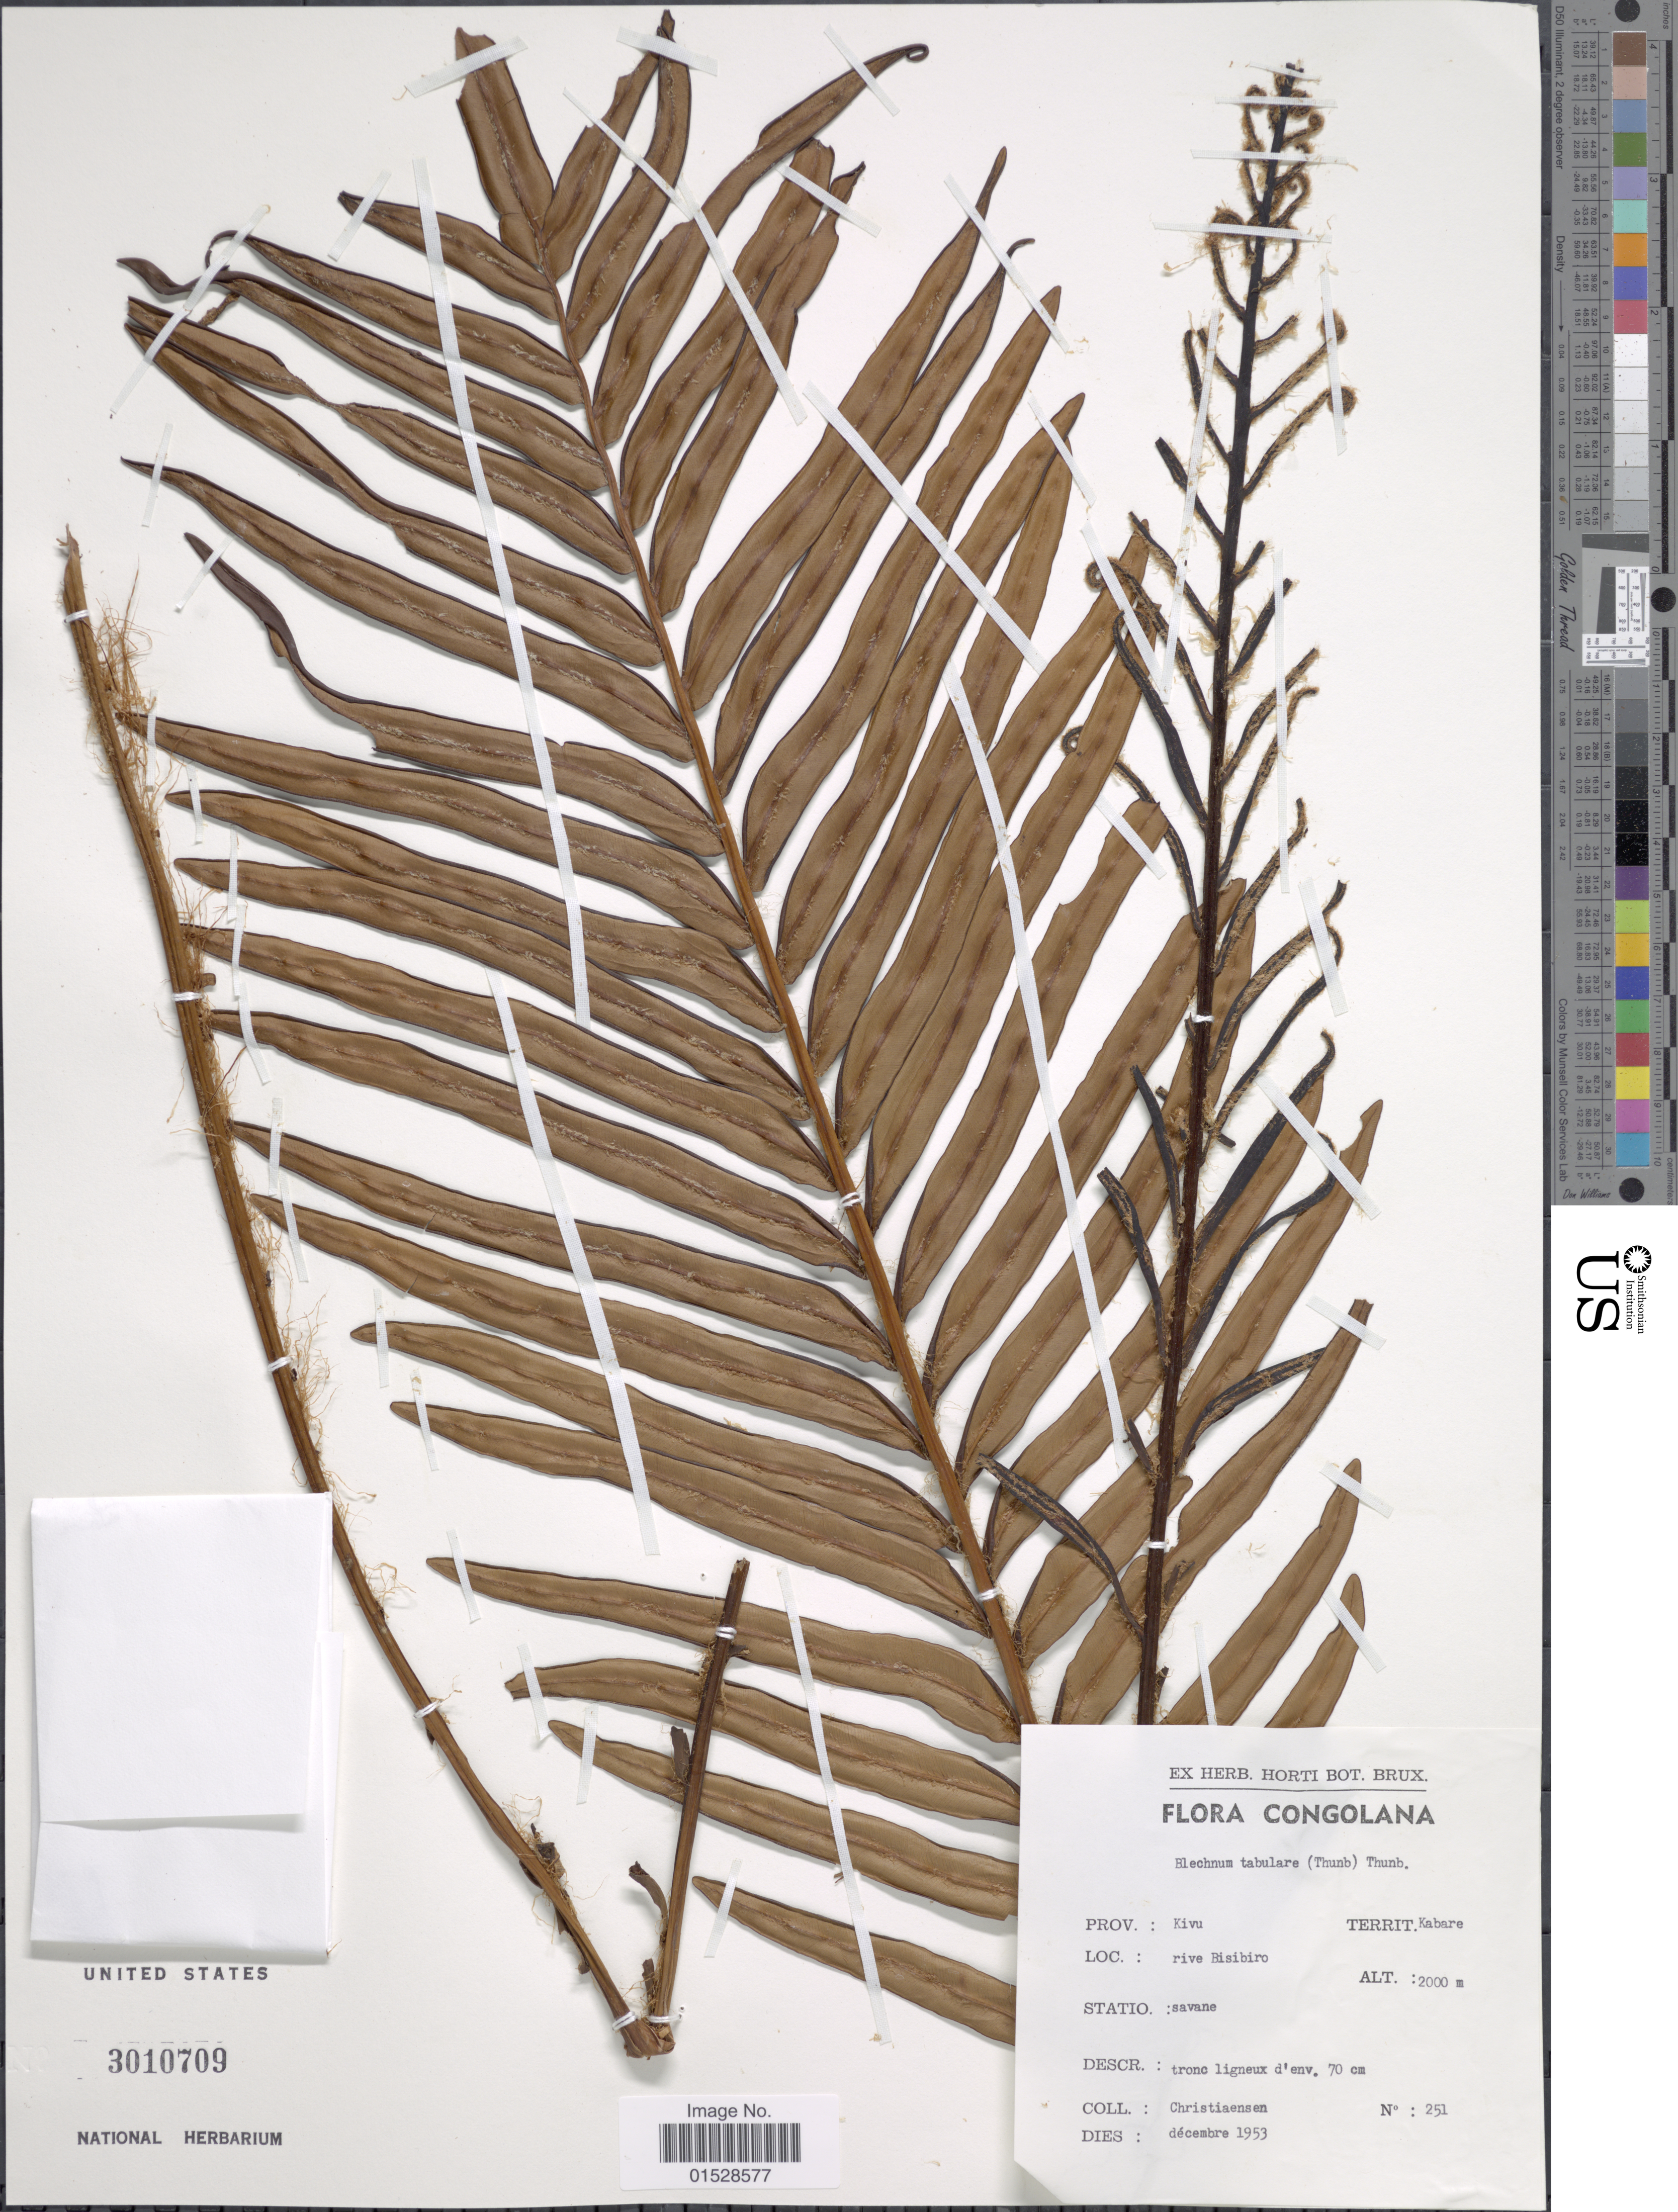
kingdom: Plantae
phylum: Tracheophyta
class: Polypodiopsida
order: Polypodiales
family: Blechnaceae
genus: Blechnum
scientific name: Blechnum tabulare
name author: (Thunb.) Kuhn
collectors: A. Christiaensen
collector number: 251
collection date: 1953-12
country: Congo, Democratic Republic of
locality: Congolana, Prov. Kivu, Territ. Kabare, rive Bisibiro, savane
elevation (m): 2000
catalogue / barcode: US 3010709